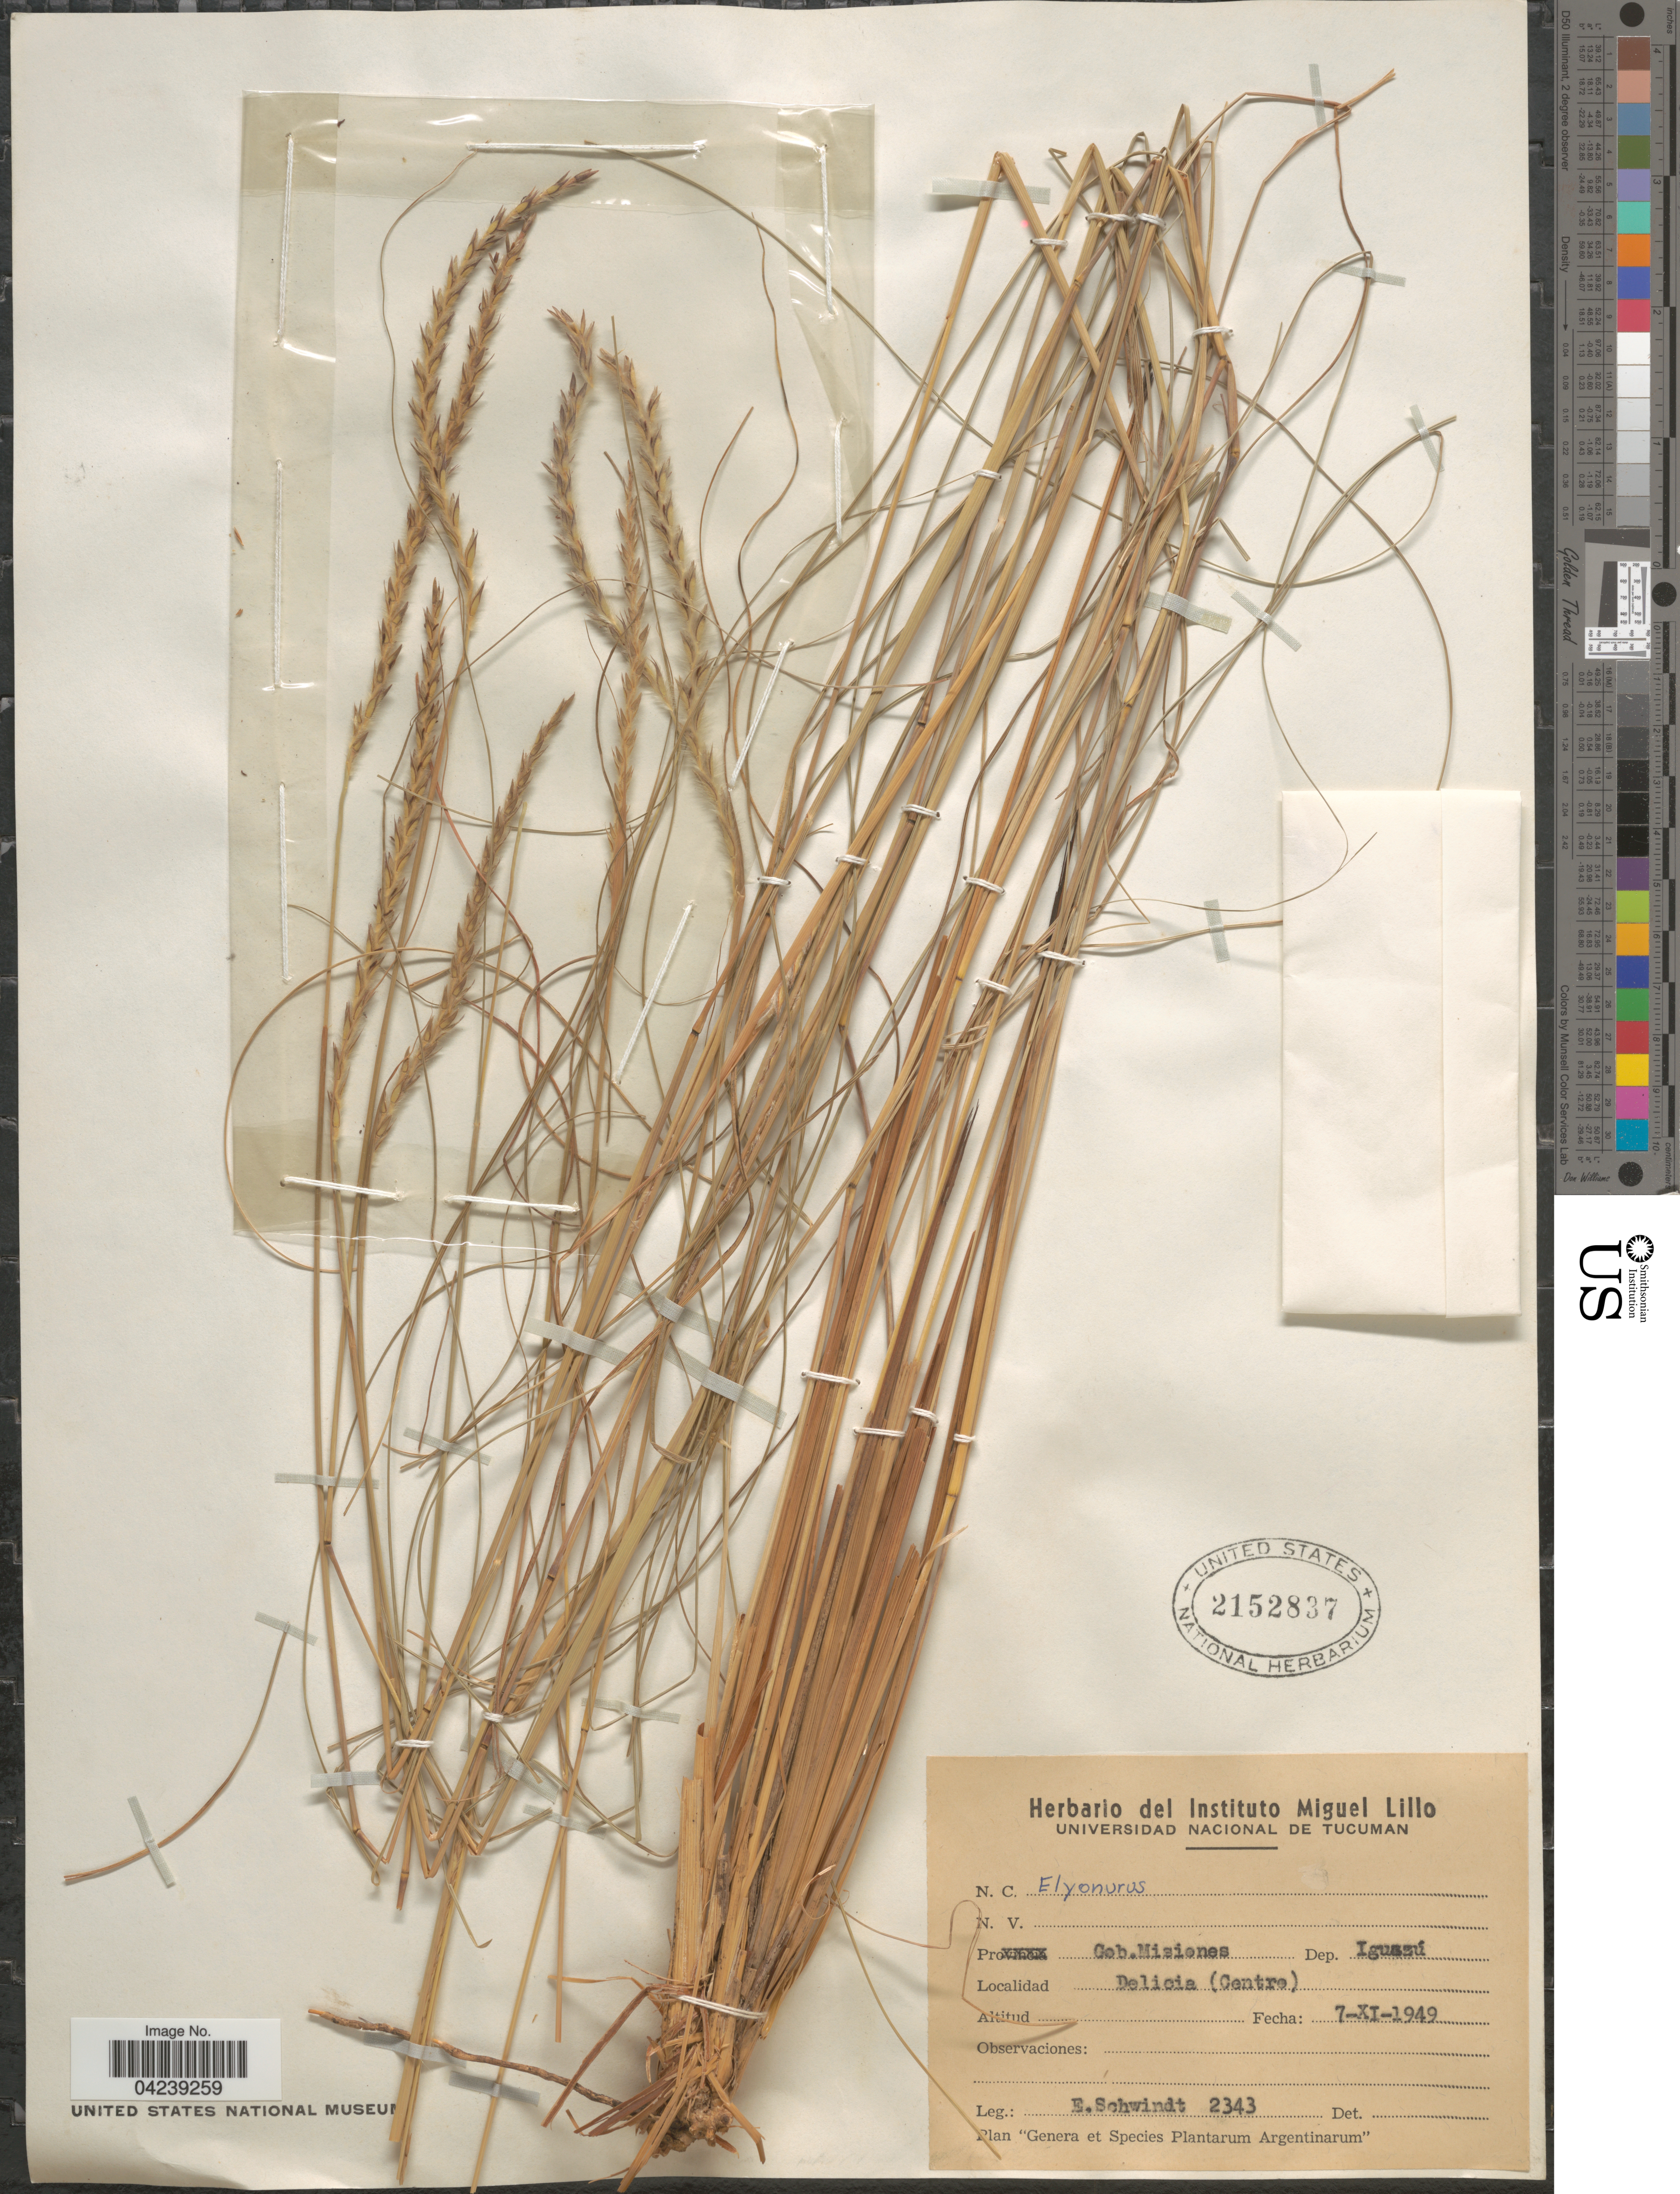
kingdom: Plantae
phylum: Tracheophyta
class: Liliopsida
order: Poales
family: Poaceae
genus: Elionurus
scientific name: Elionurus muticus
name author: (Spreng.) Kuntze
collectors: E. Schwindt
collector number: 2343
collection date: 1949-11-07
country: Argentina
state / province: Misiones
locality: Gob. Misiones. Dep. Iguazu. Delicia (Centre).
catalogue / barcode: US 2152837